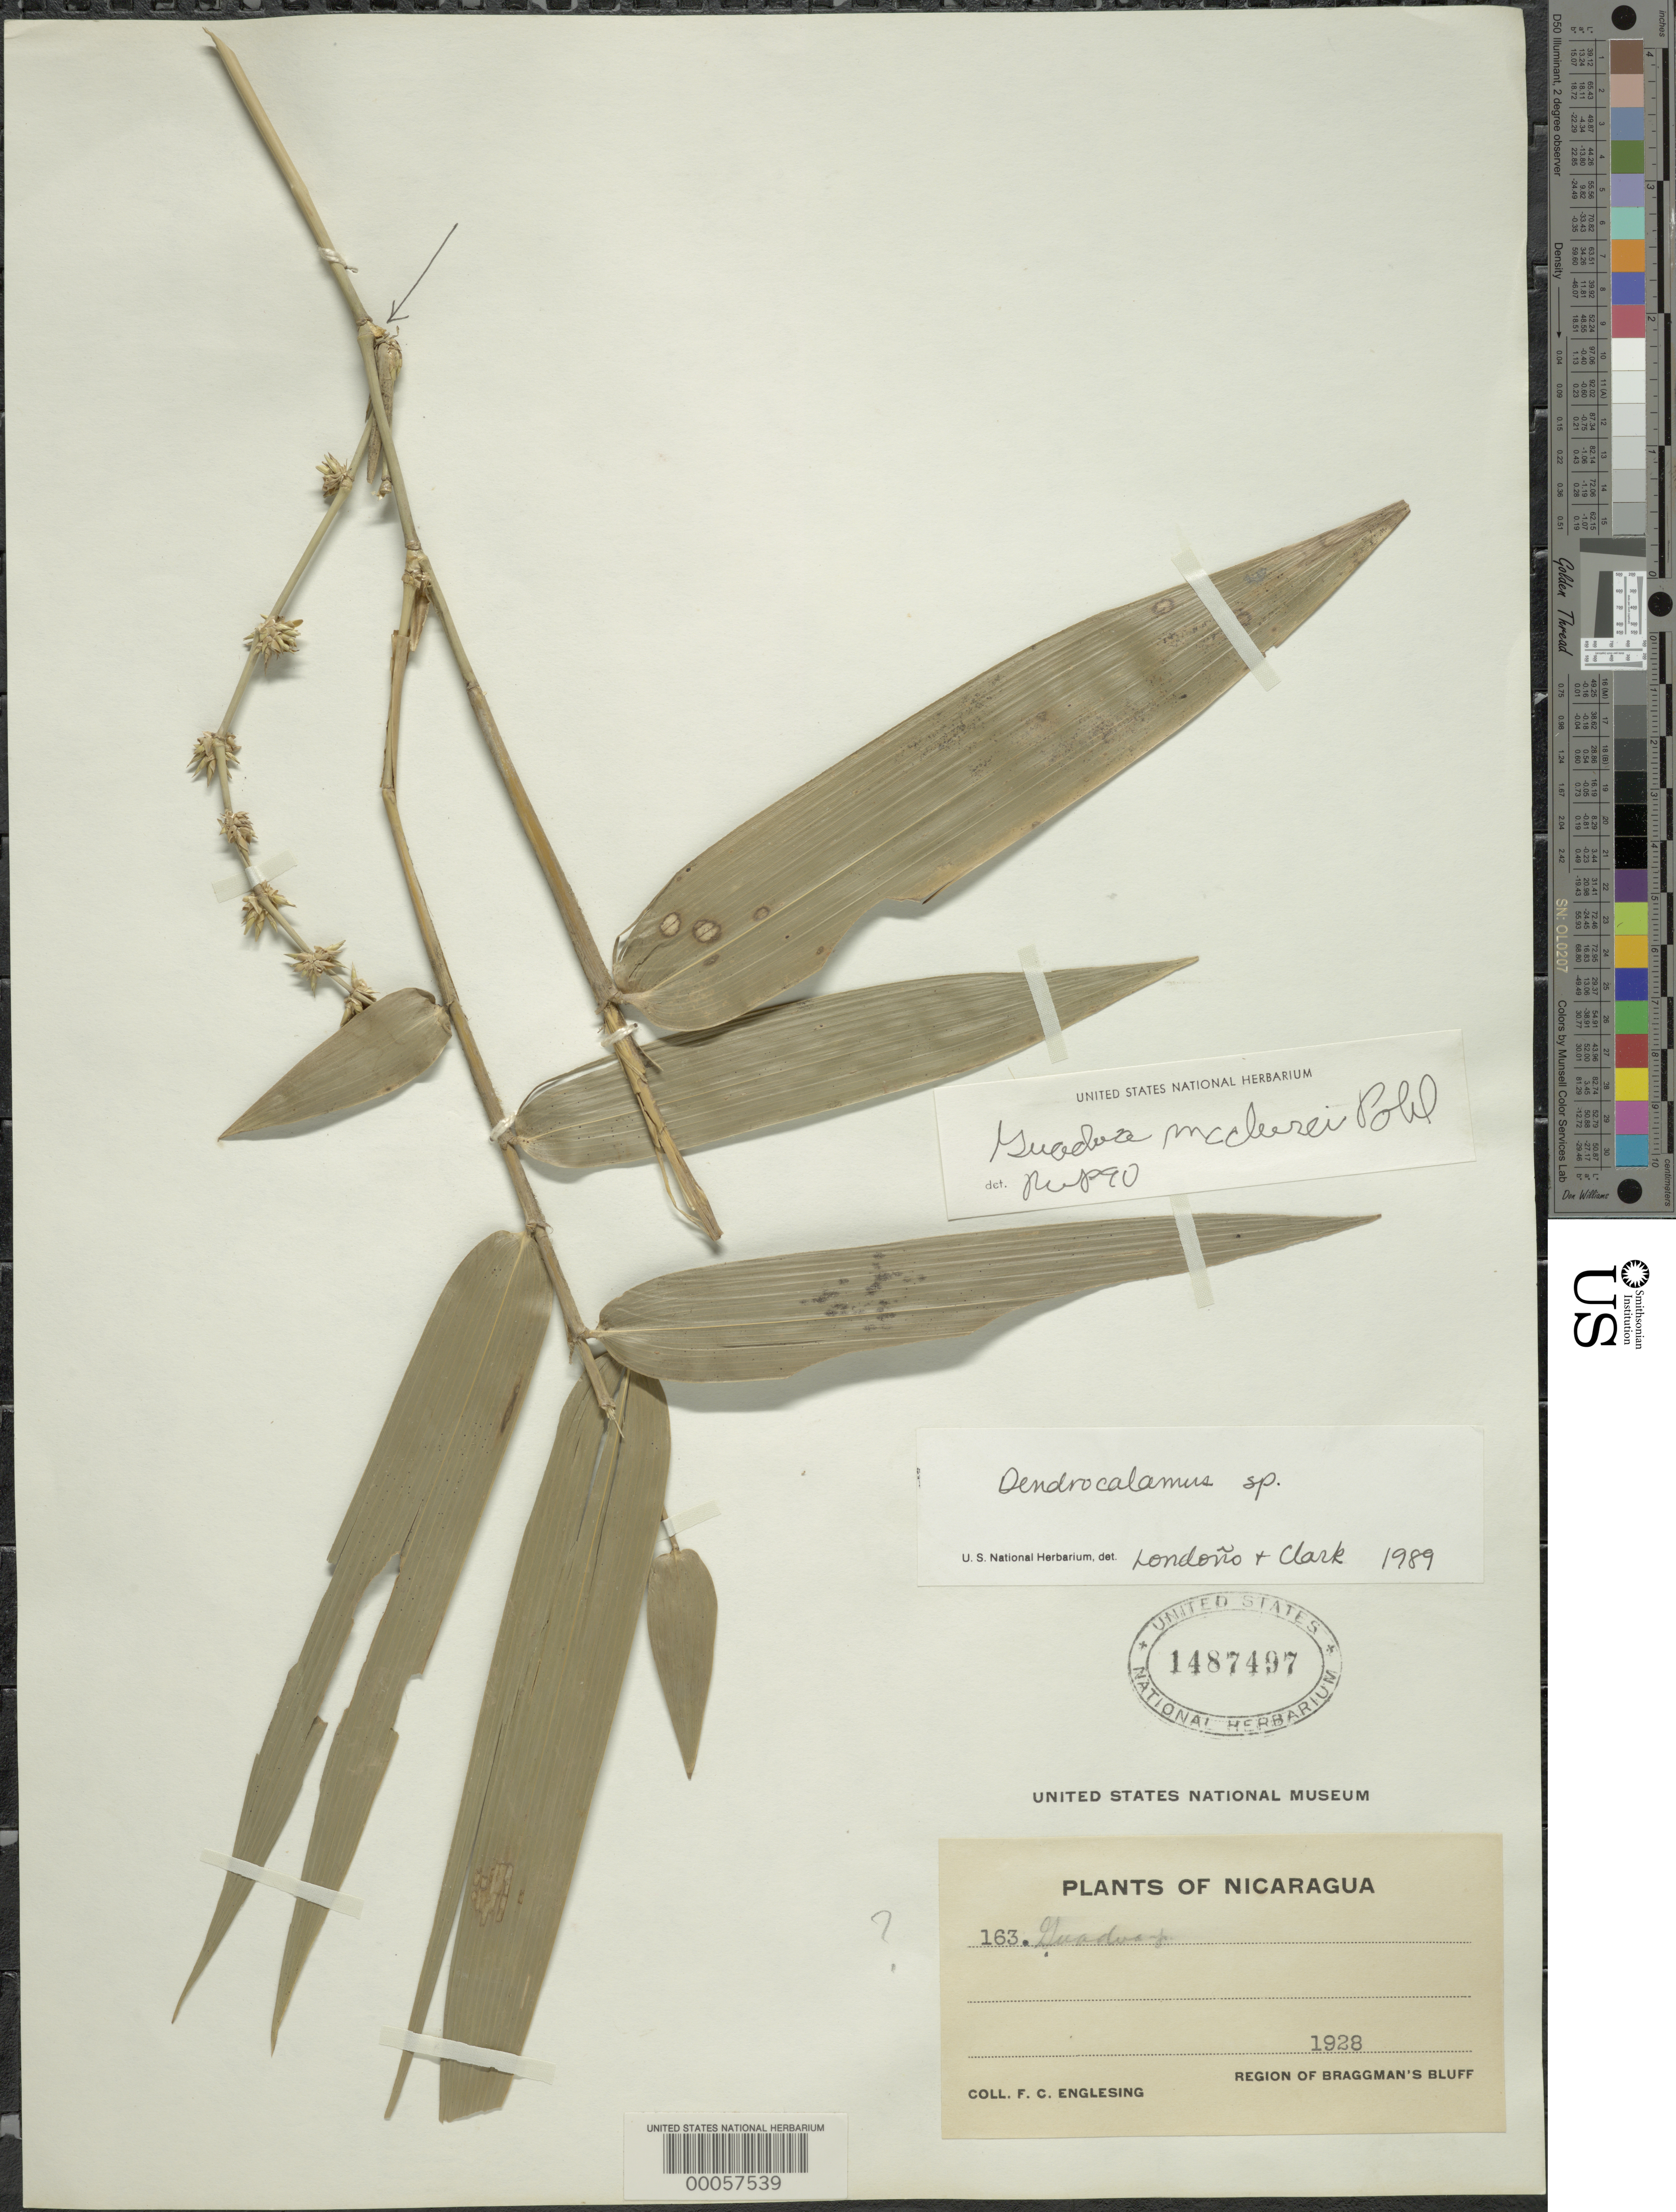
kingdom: Plantae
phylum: Tracheophyta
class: Liliopsida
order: Poales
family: Poaceae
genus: Guadua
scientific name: Guadua macclurei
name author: R.W. Pohl & Davidse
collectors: F. Englesing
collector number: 163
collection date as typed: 1928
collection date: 1928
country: Nicaragua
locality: Region of braggman's bluff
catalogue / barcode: US 1487497